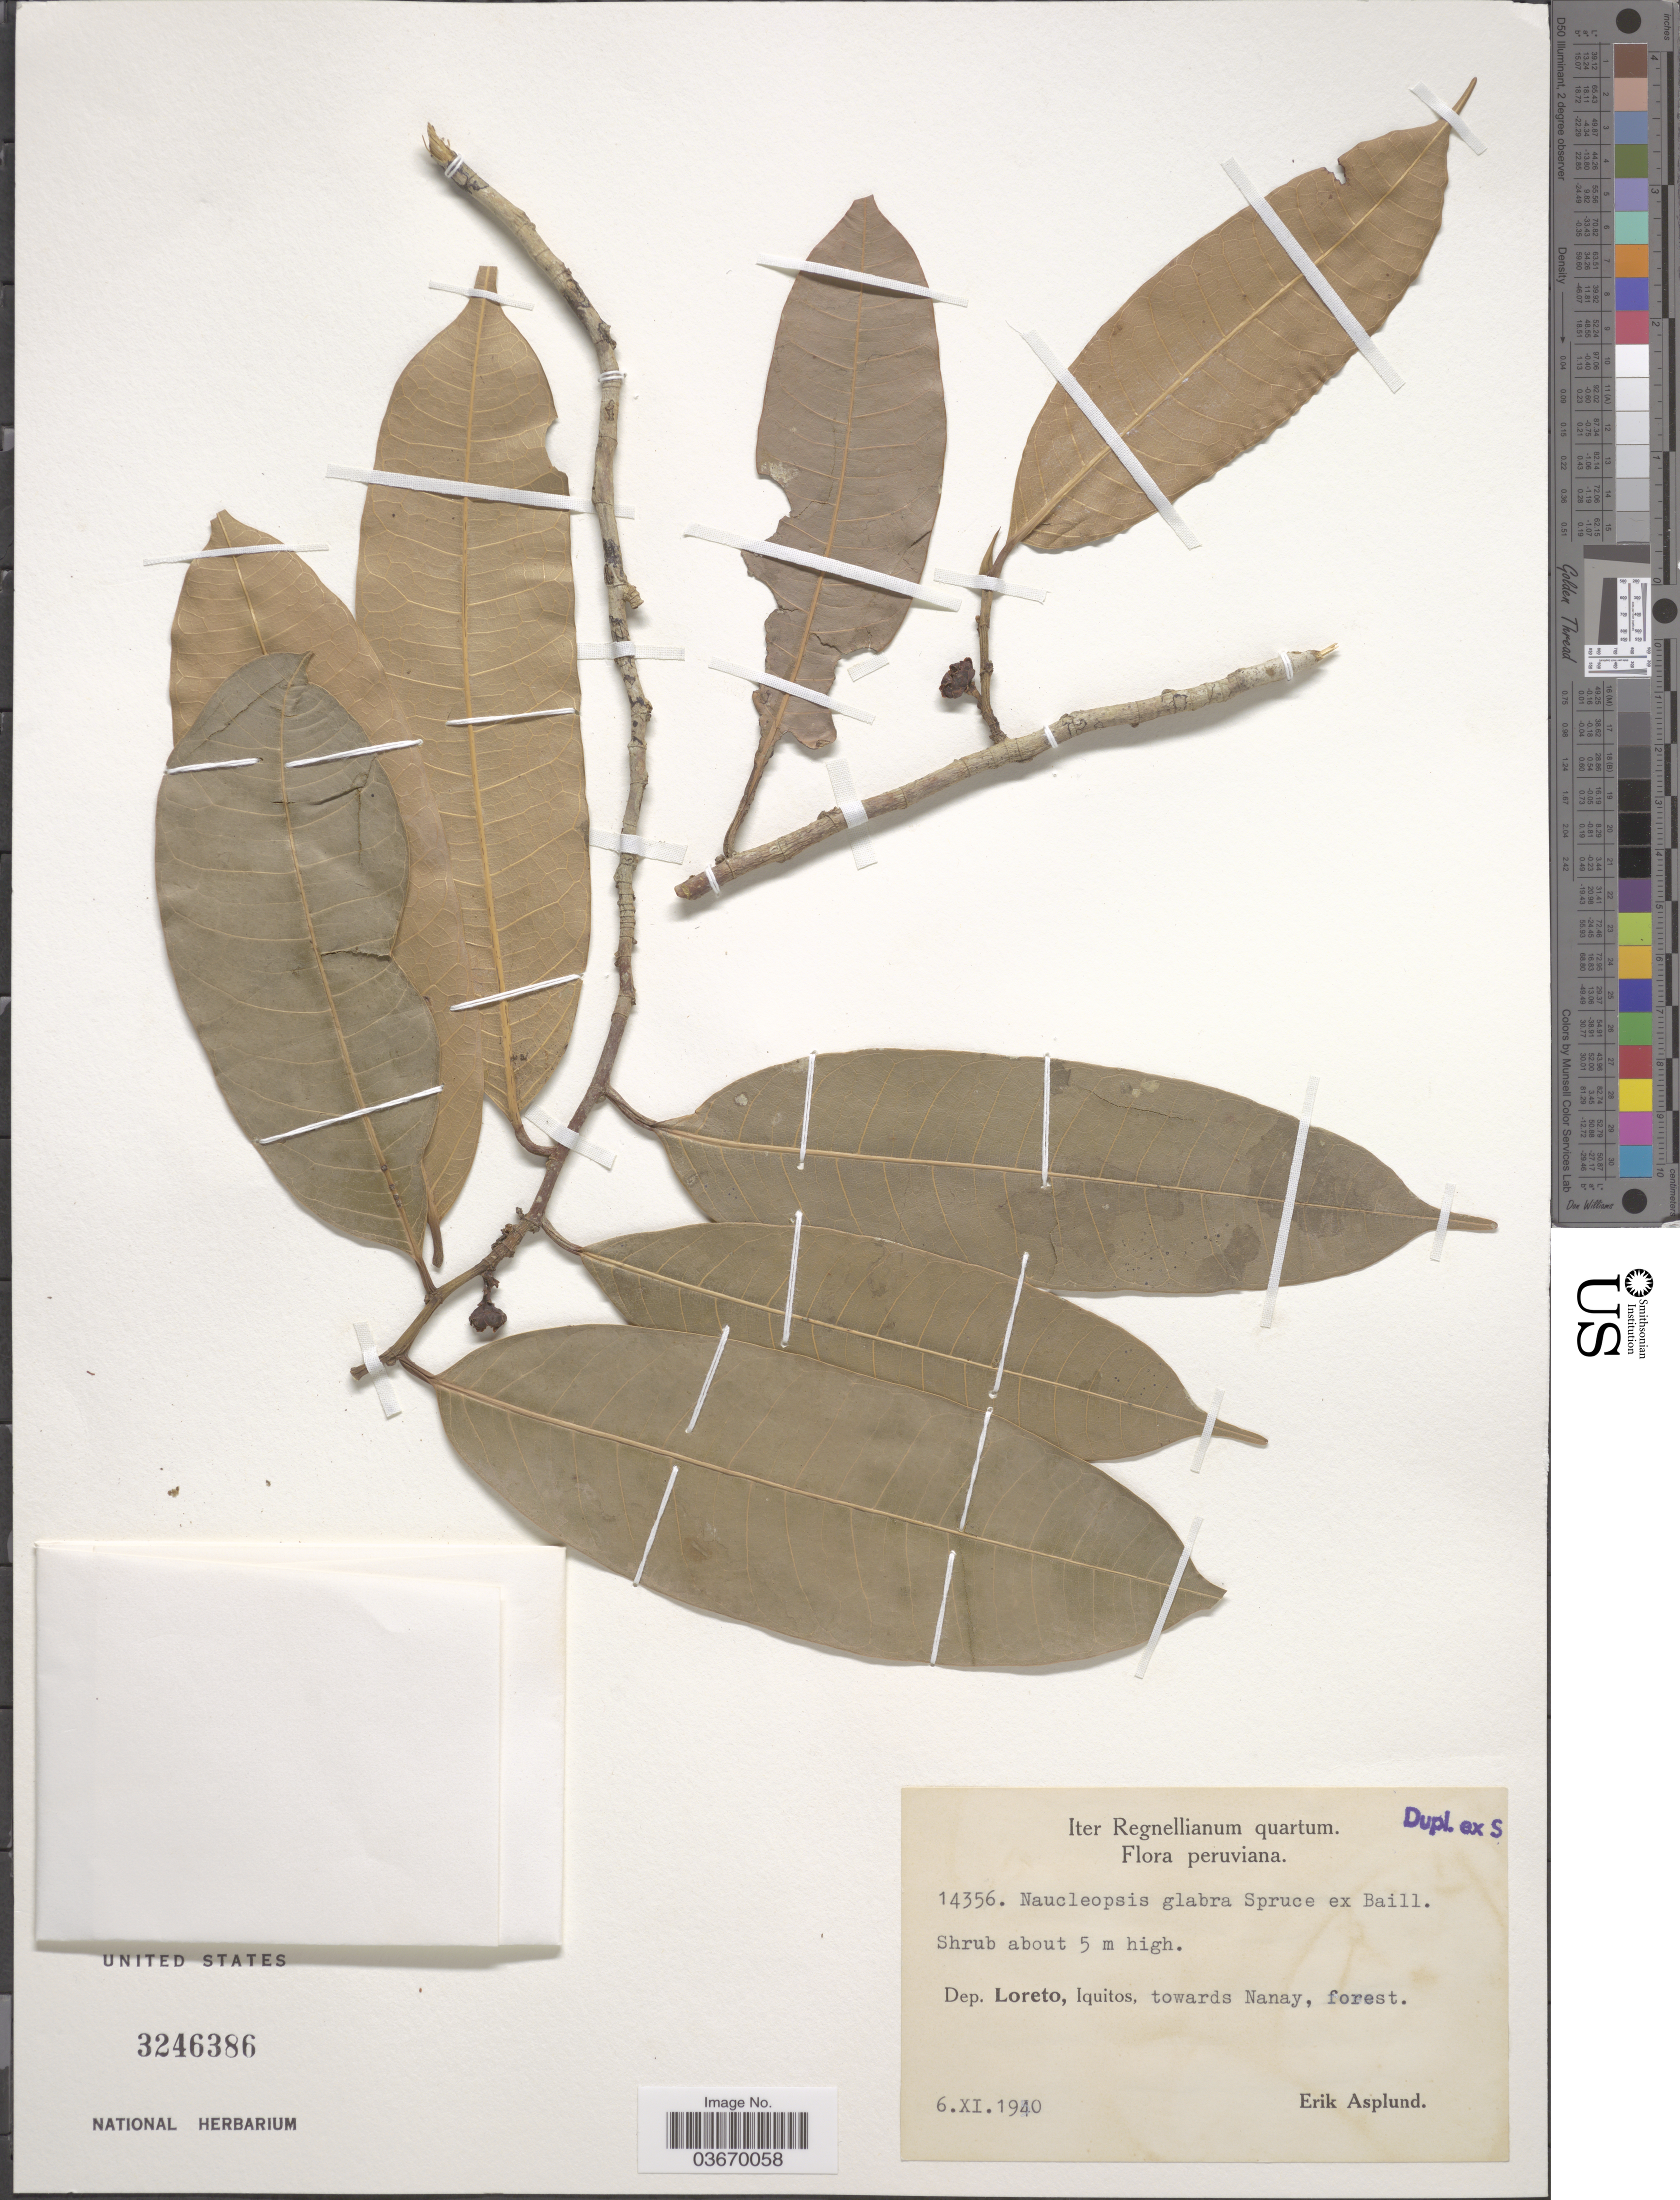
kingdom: Plantae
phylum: Tracheophyta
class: Magnoliopsida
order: Rosales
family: Moraceae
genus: Naucleopsis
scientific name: Naucleopsis glabra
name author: Spruce ex Pittier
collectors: E. Asplund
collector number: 14356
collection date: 1940-11-06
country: Peru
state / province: Loreto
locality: Dep. Loreto, Iquitos, towards Nanay.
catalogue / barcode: US 3246386